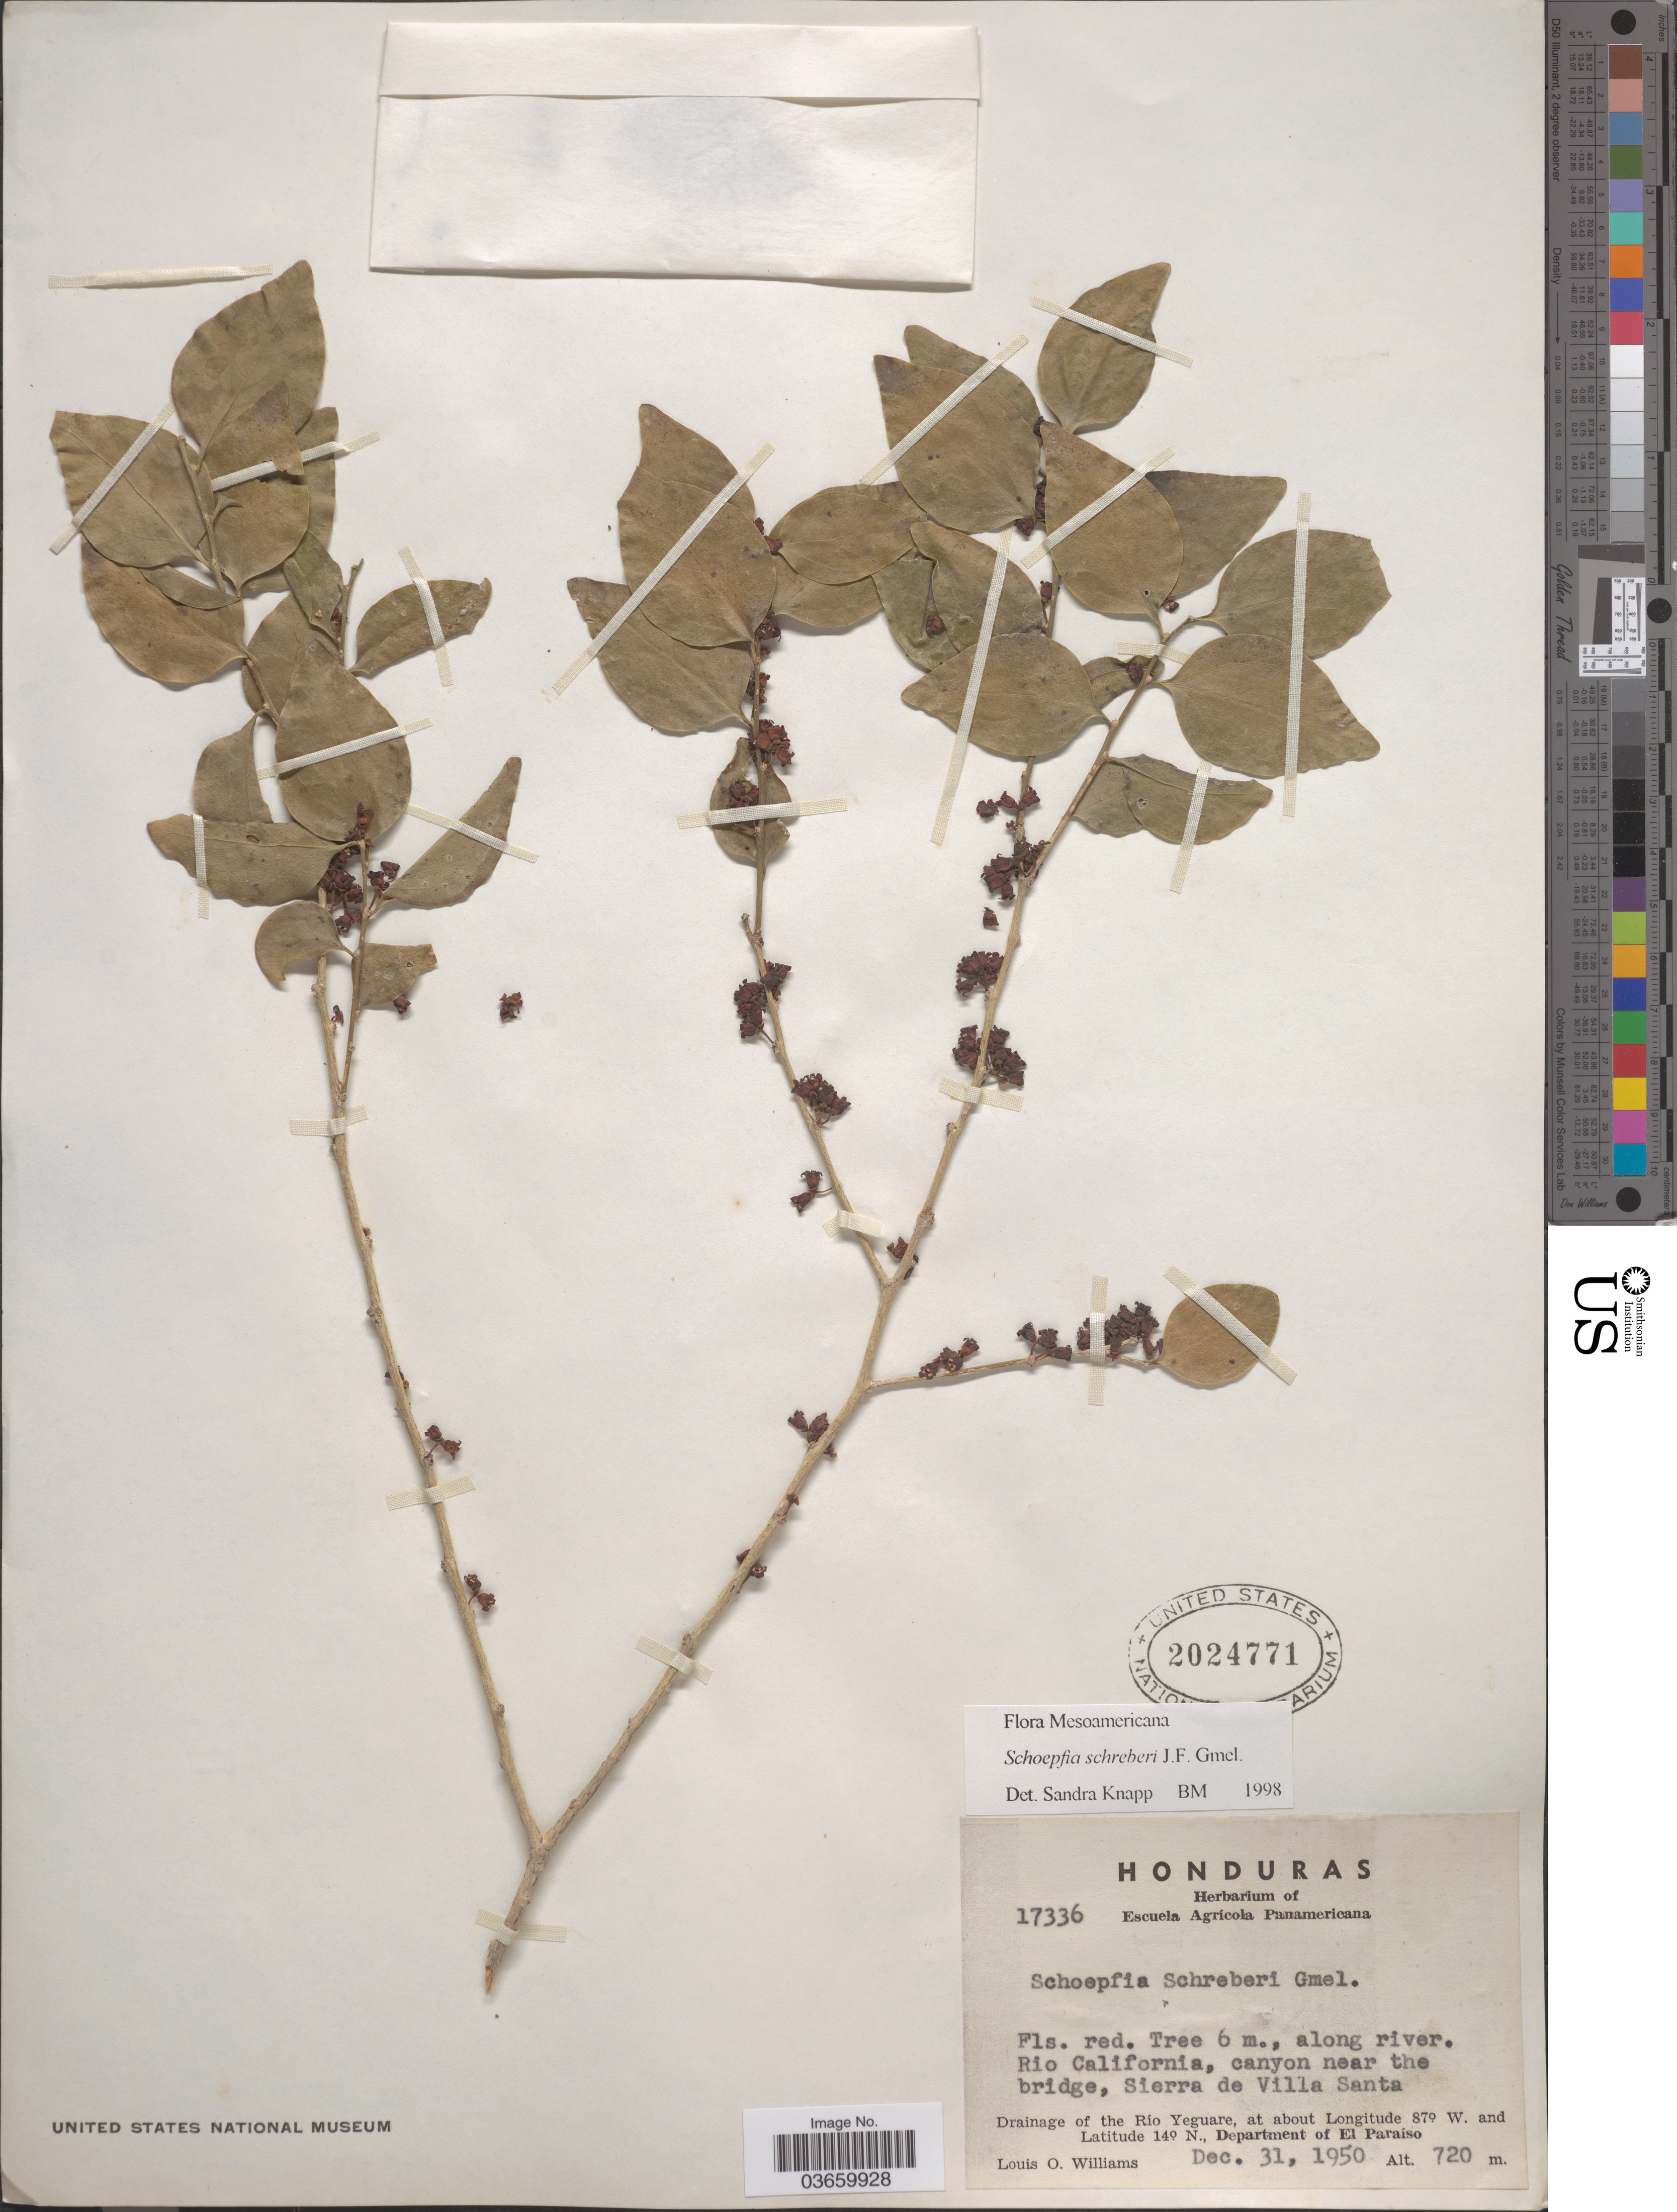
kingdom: Plantae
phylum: Tracheophyta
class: Magnoliopsida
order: Santalales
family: Schoepfiaceae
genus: Schoepfia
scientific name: Schoepfia schreberi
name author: J.F. Gmel.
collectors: L. O. Williams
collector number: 17336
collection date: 1950-12-31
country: Honduras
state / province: El Paraíso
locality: Along river. Rio California, canyon near the bridge, Sierra de Villa Santa. Drainage of the Río Yeguare. Department of El Paraíso.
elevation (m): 720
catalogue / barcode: US 2024771